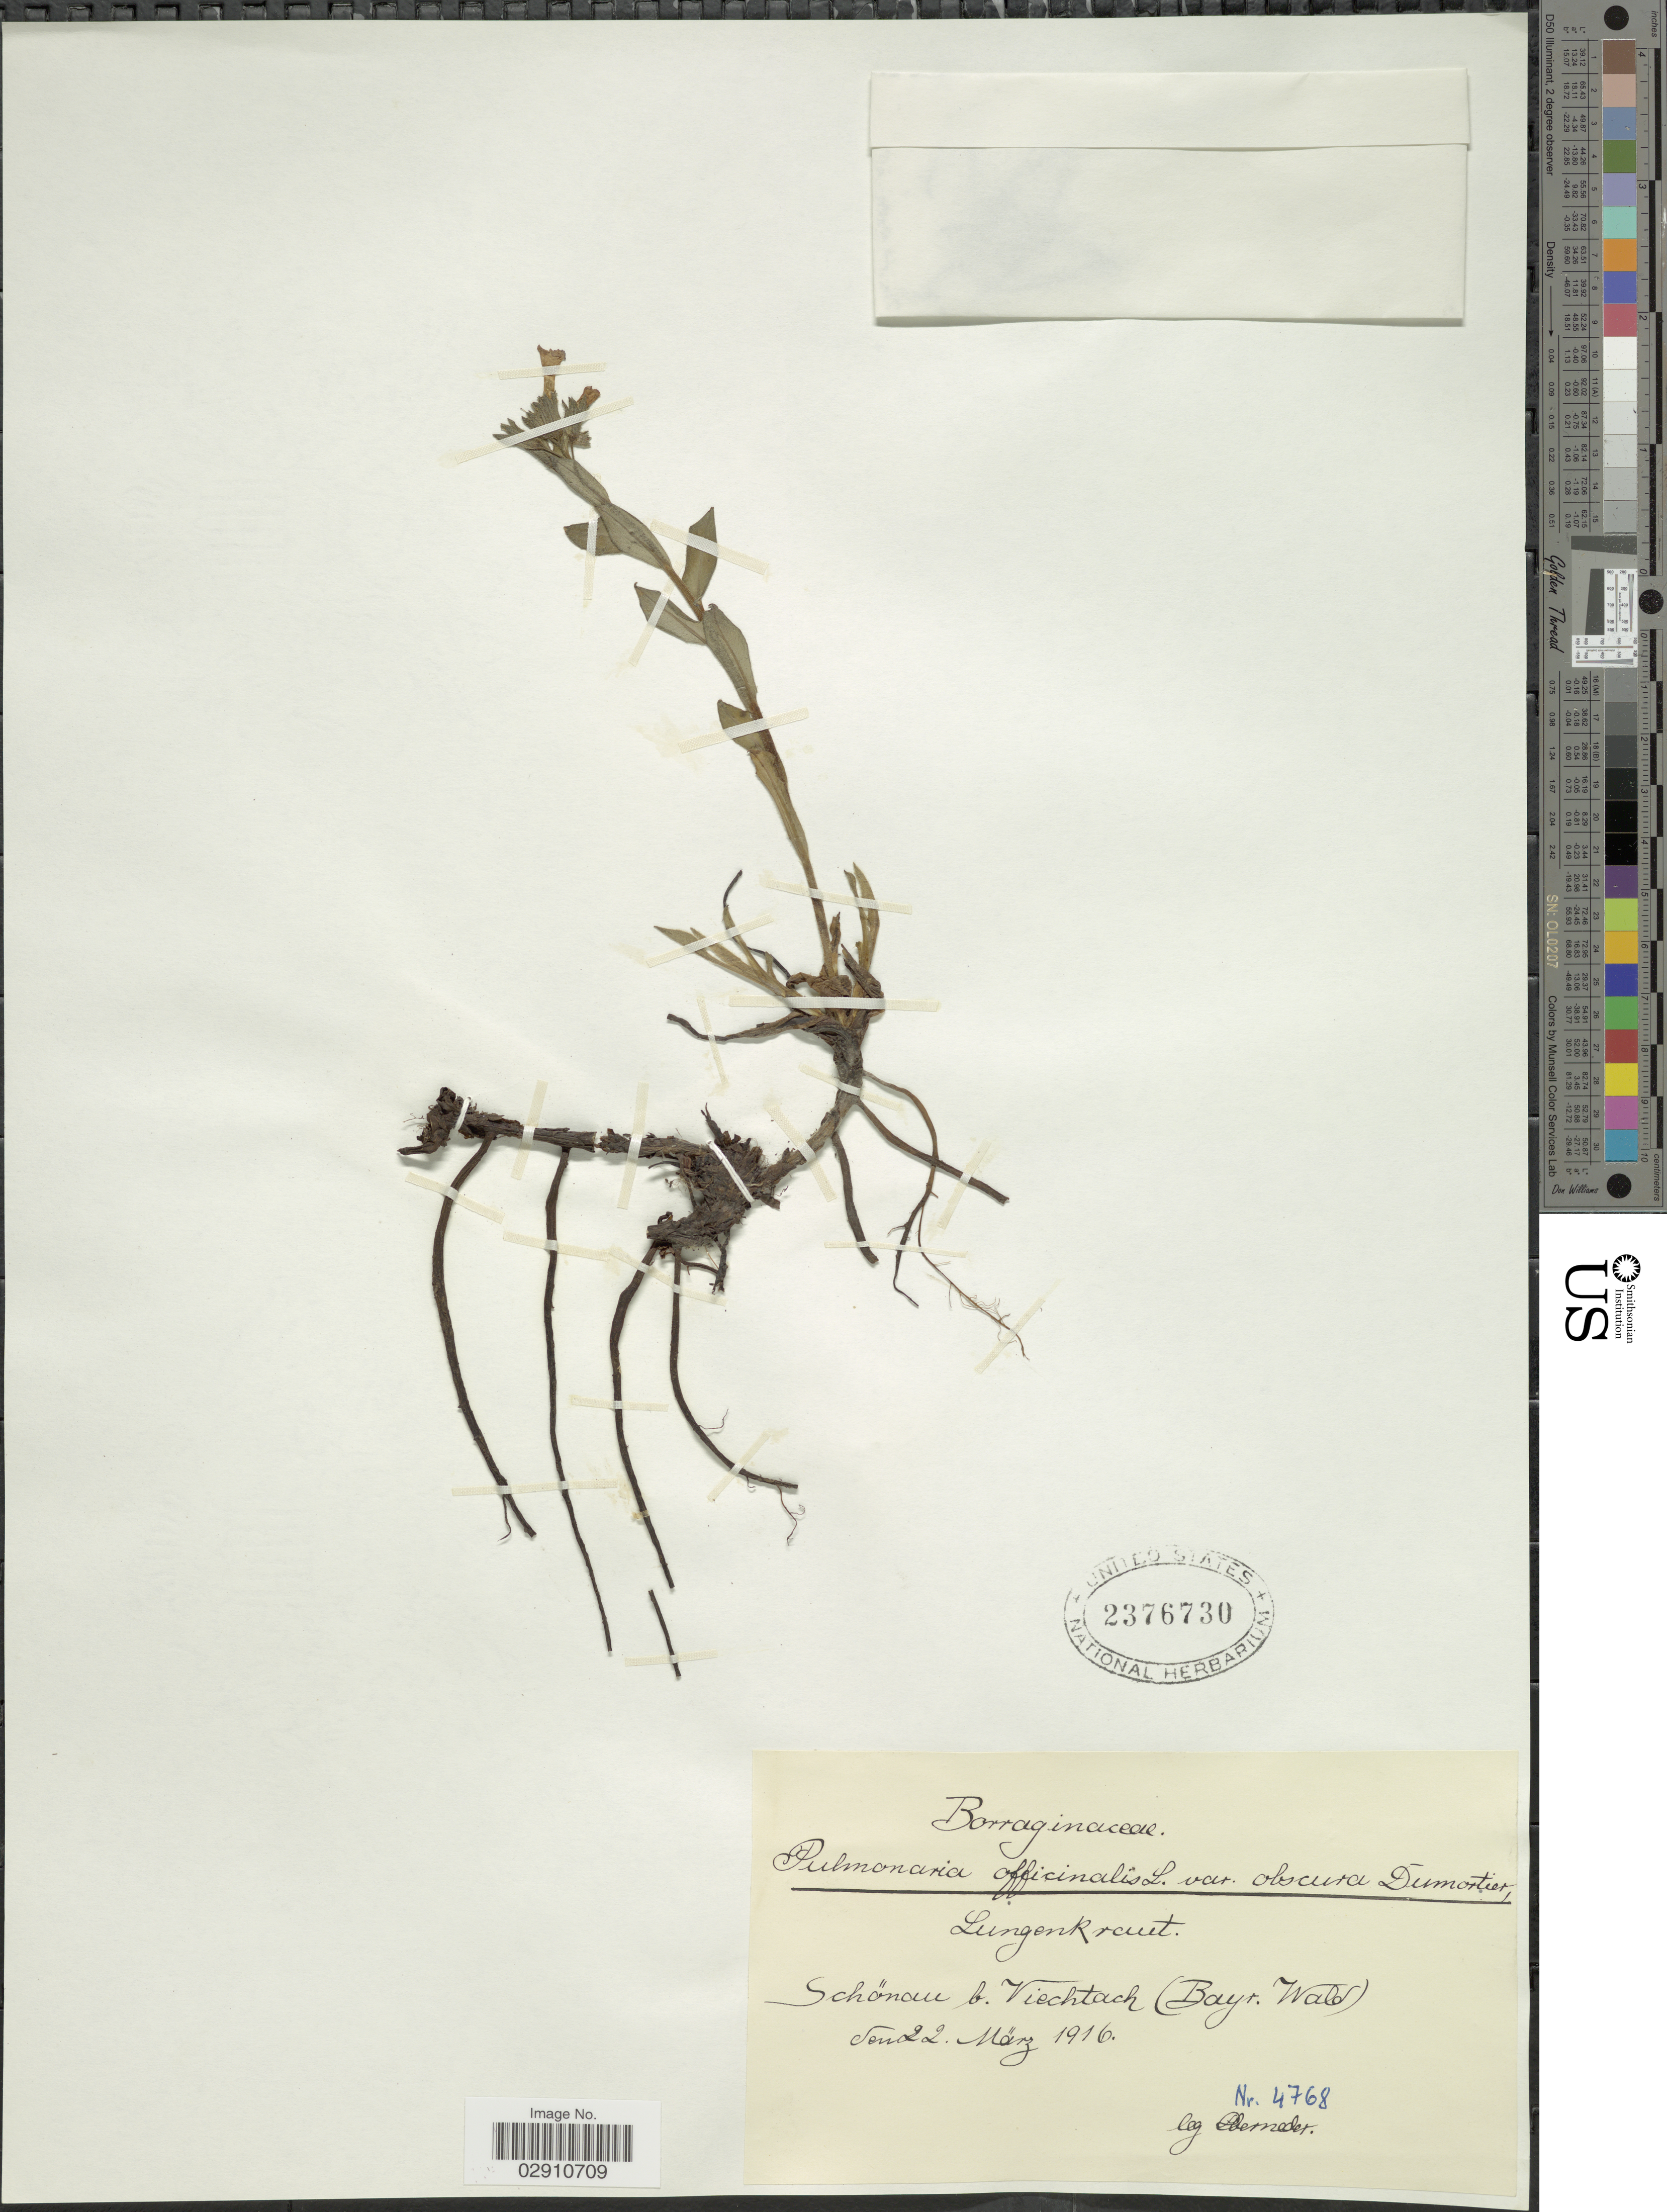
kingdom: Plantae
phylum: Tracheophyta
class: Magnoliopsida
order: Boraginales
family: Boraginaceae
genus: Pulmonaria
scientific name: Pulmonaria officinalis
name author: L.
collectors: -. Oberneder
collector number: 4768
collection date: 1916-03-22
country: Germany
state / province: Baden-Württemberg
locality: Schönau b. Viechtach (Bayr. Wald).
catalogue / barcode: US 2376730